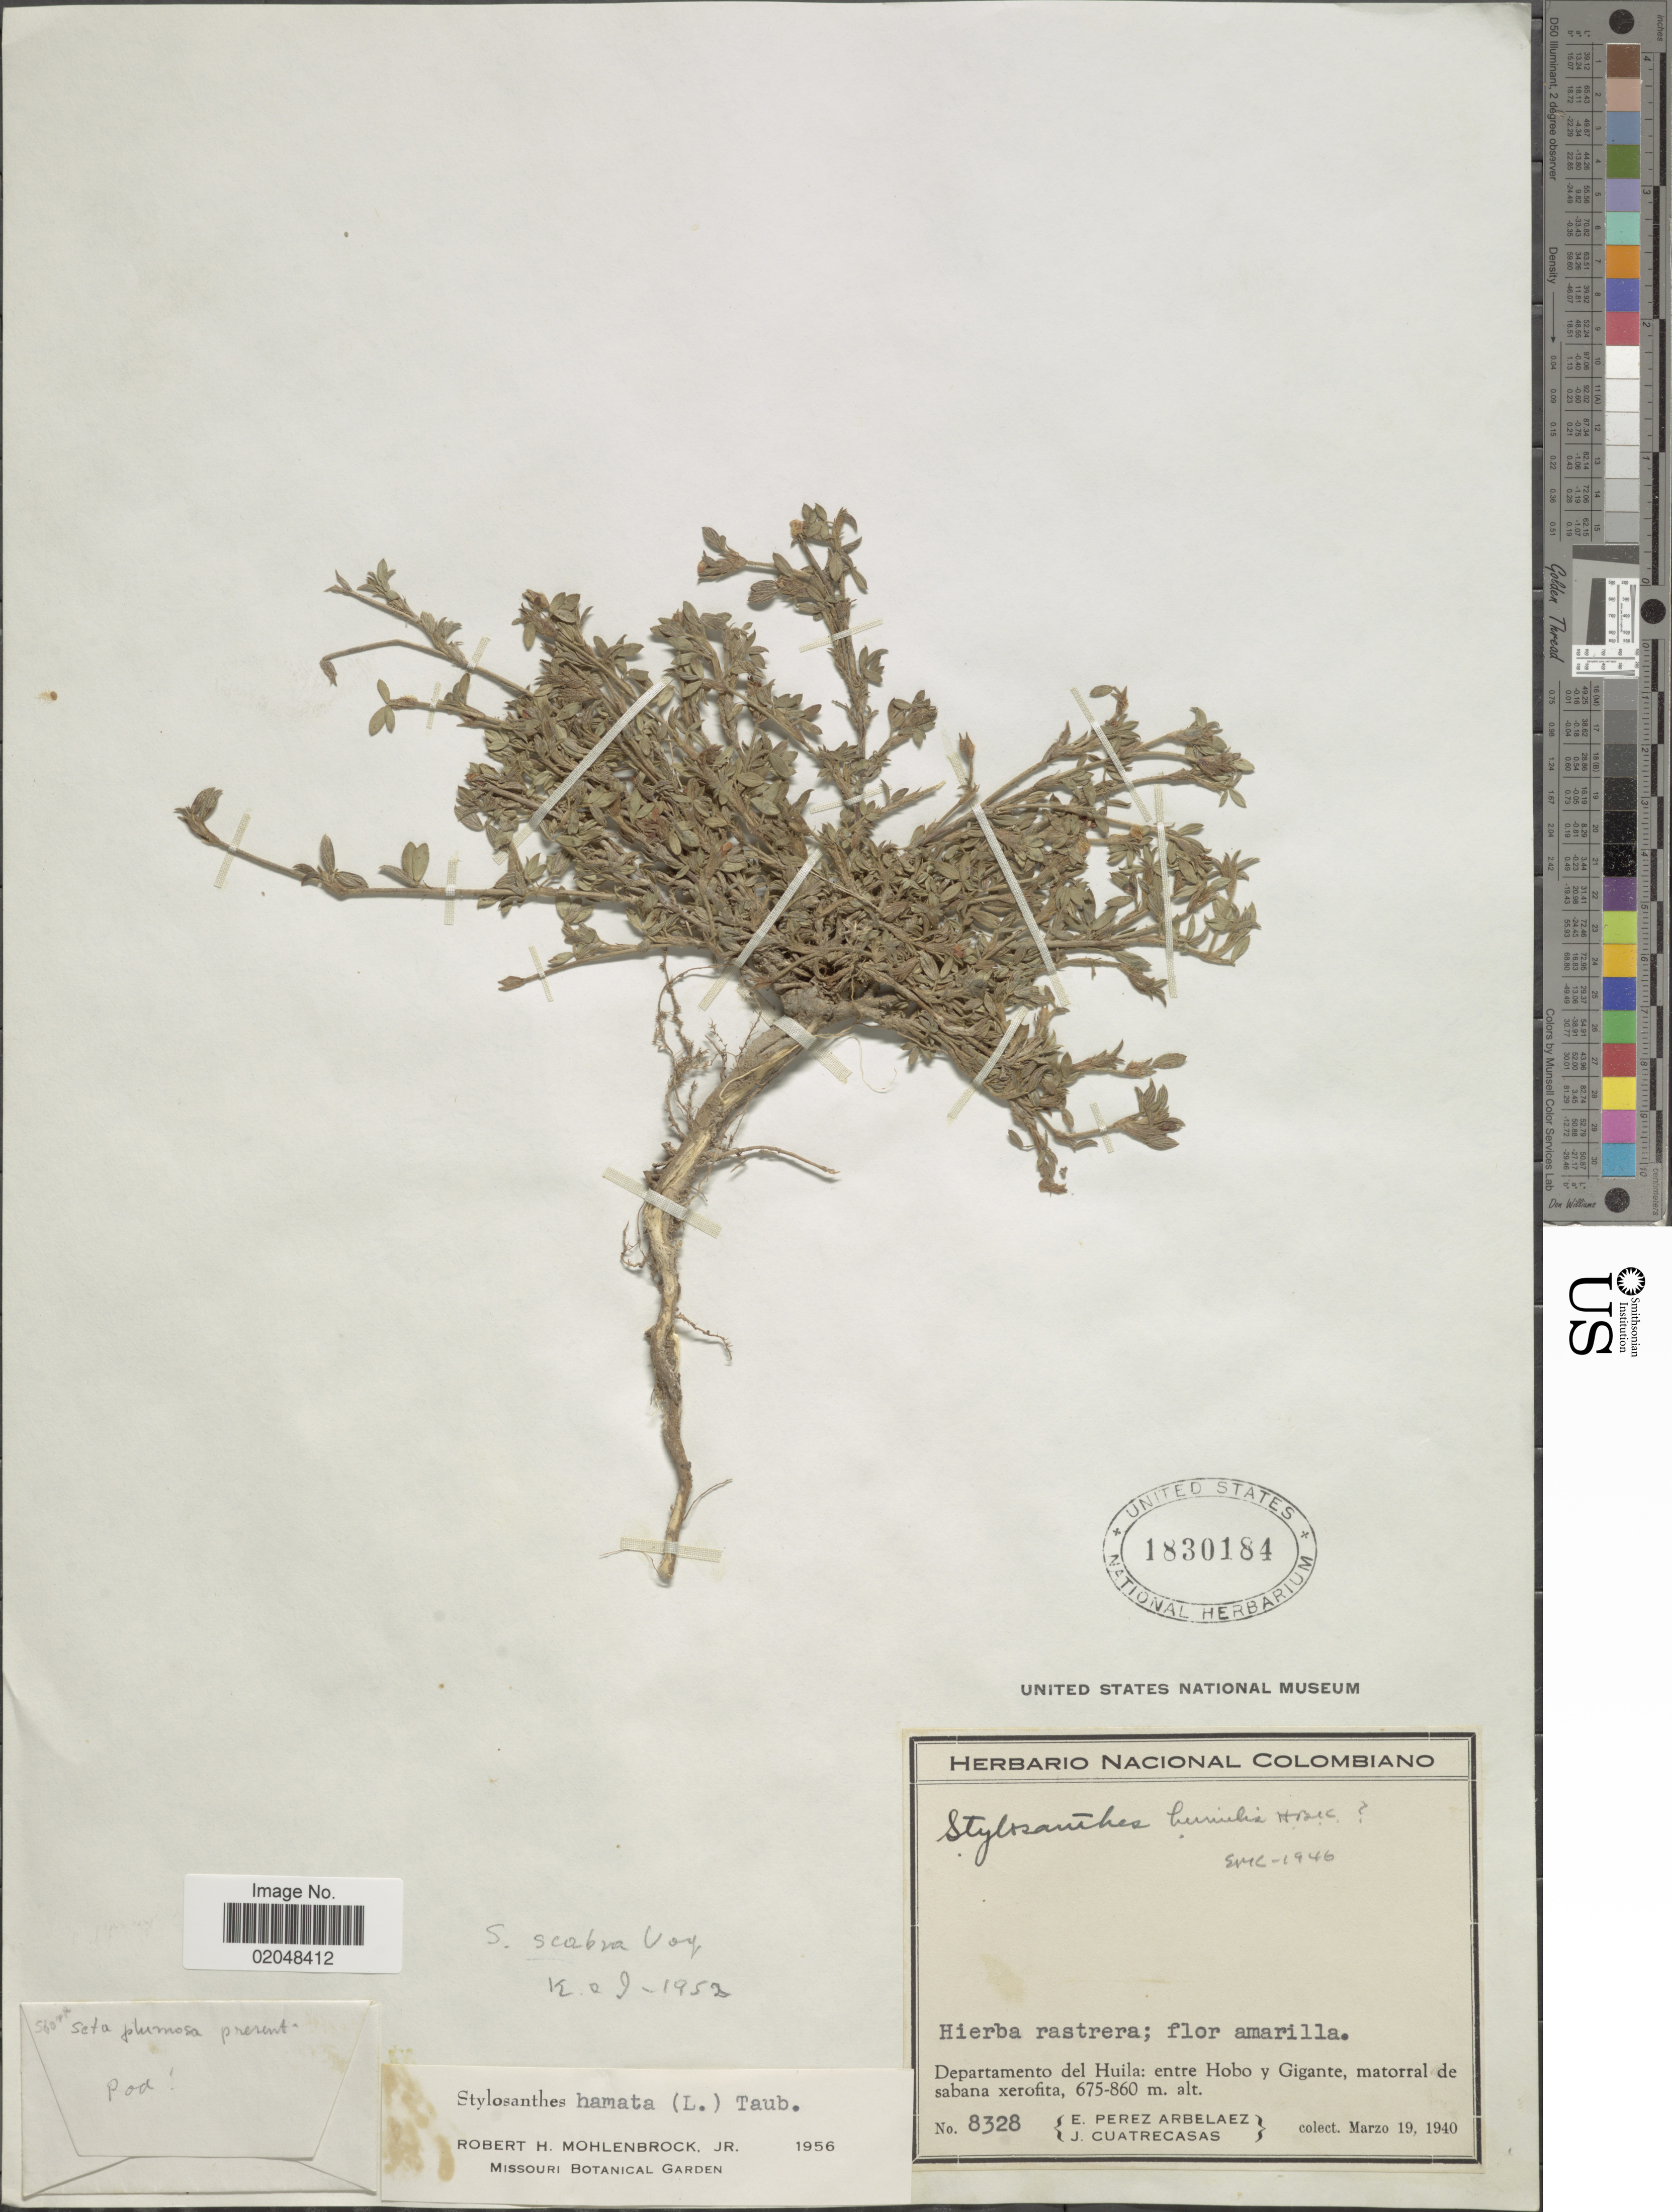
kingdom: Plantae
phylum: Tracheophyta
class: Magnoliopsida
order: Fabales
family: Fabaceae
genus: Stylosanthes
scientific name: Stylosanthes hamata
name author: (L.) Taub.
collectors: E. Pérez Arbeláez & J. Cuatrecasas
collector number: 8328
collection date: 1940-03-19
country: Colombia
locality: Heirba rastrera, entre Hobo y Gugante, matorral de sabanna xerofita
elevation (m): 675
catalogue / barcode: US 1830184